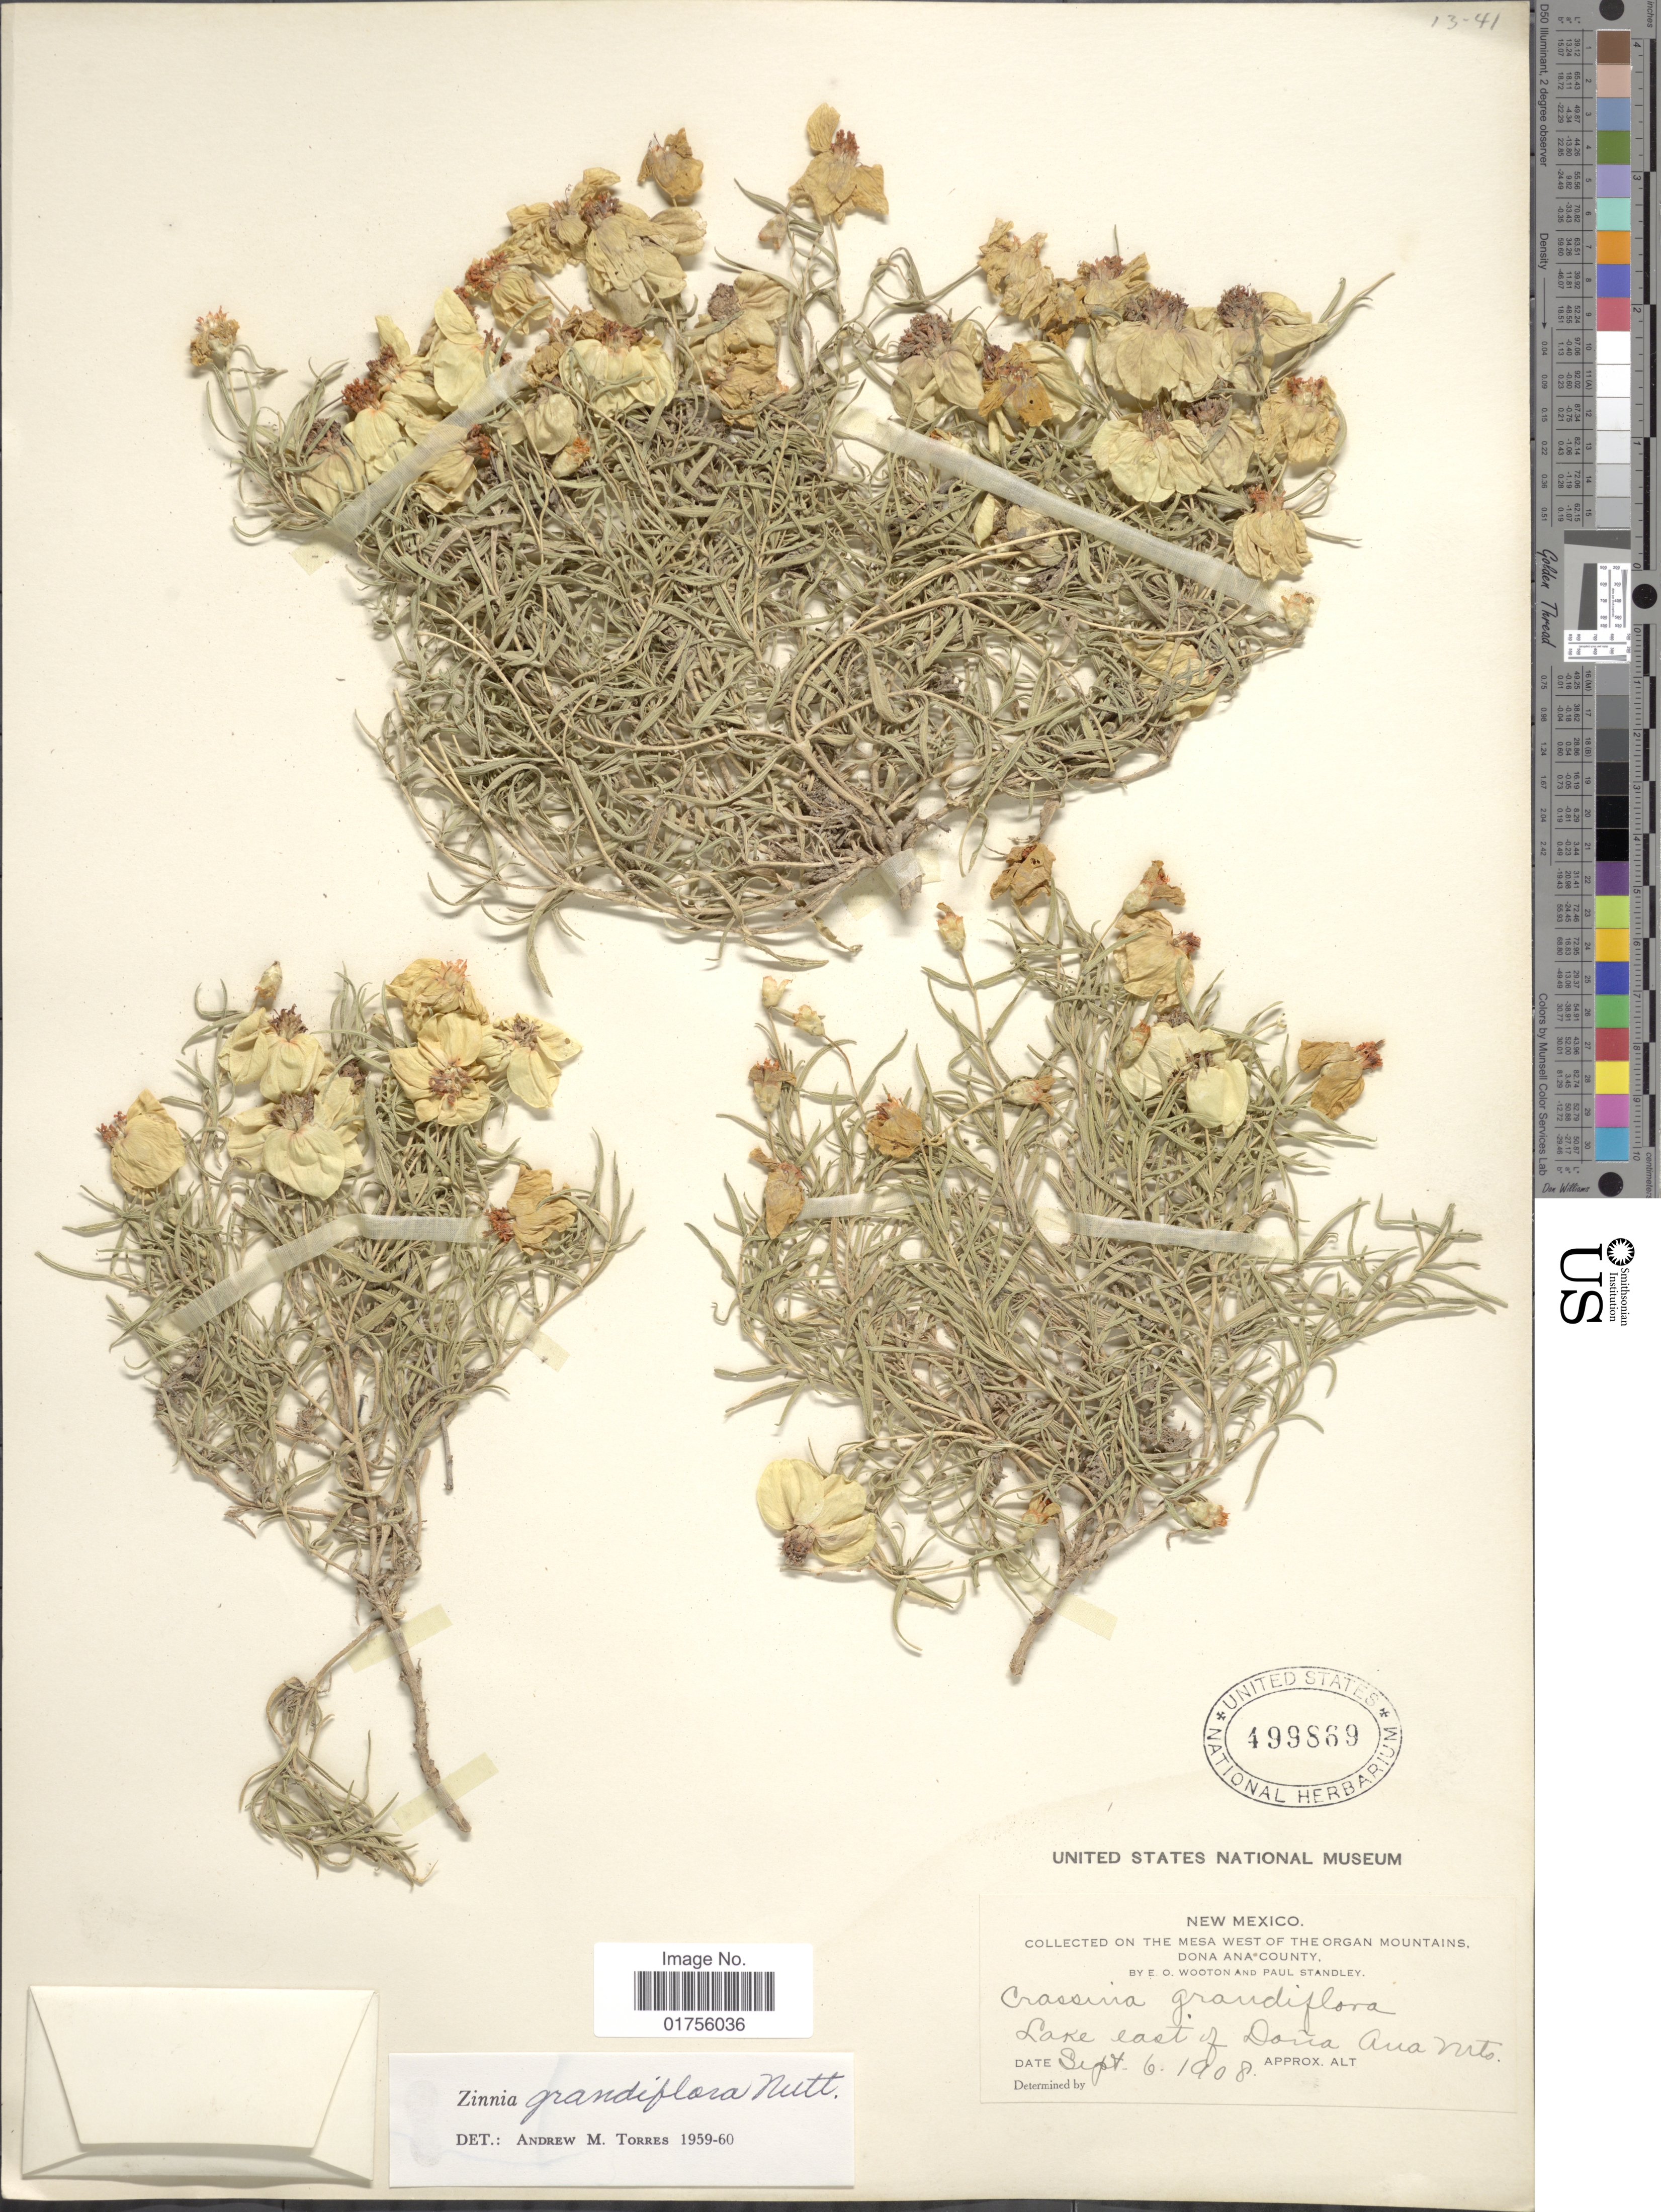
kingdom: Plantae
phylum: Tracheophyta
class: Magnoliopsida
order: Asterales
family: Asteraceae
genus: Zinnia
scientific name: Zinnia grandiflora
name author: Nutt.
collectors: E. O. Wooton & P. C. Standley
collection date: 1908-09-06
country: United States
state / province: New Mexico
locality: On The Mesa West of The Organ Mountains, Dona Ana County, Lake east of Dona Ana Mts.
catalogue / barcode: US 499869